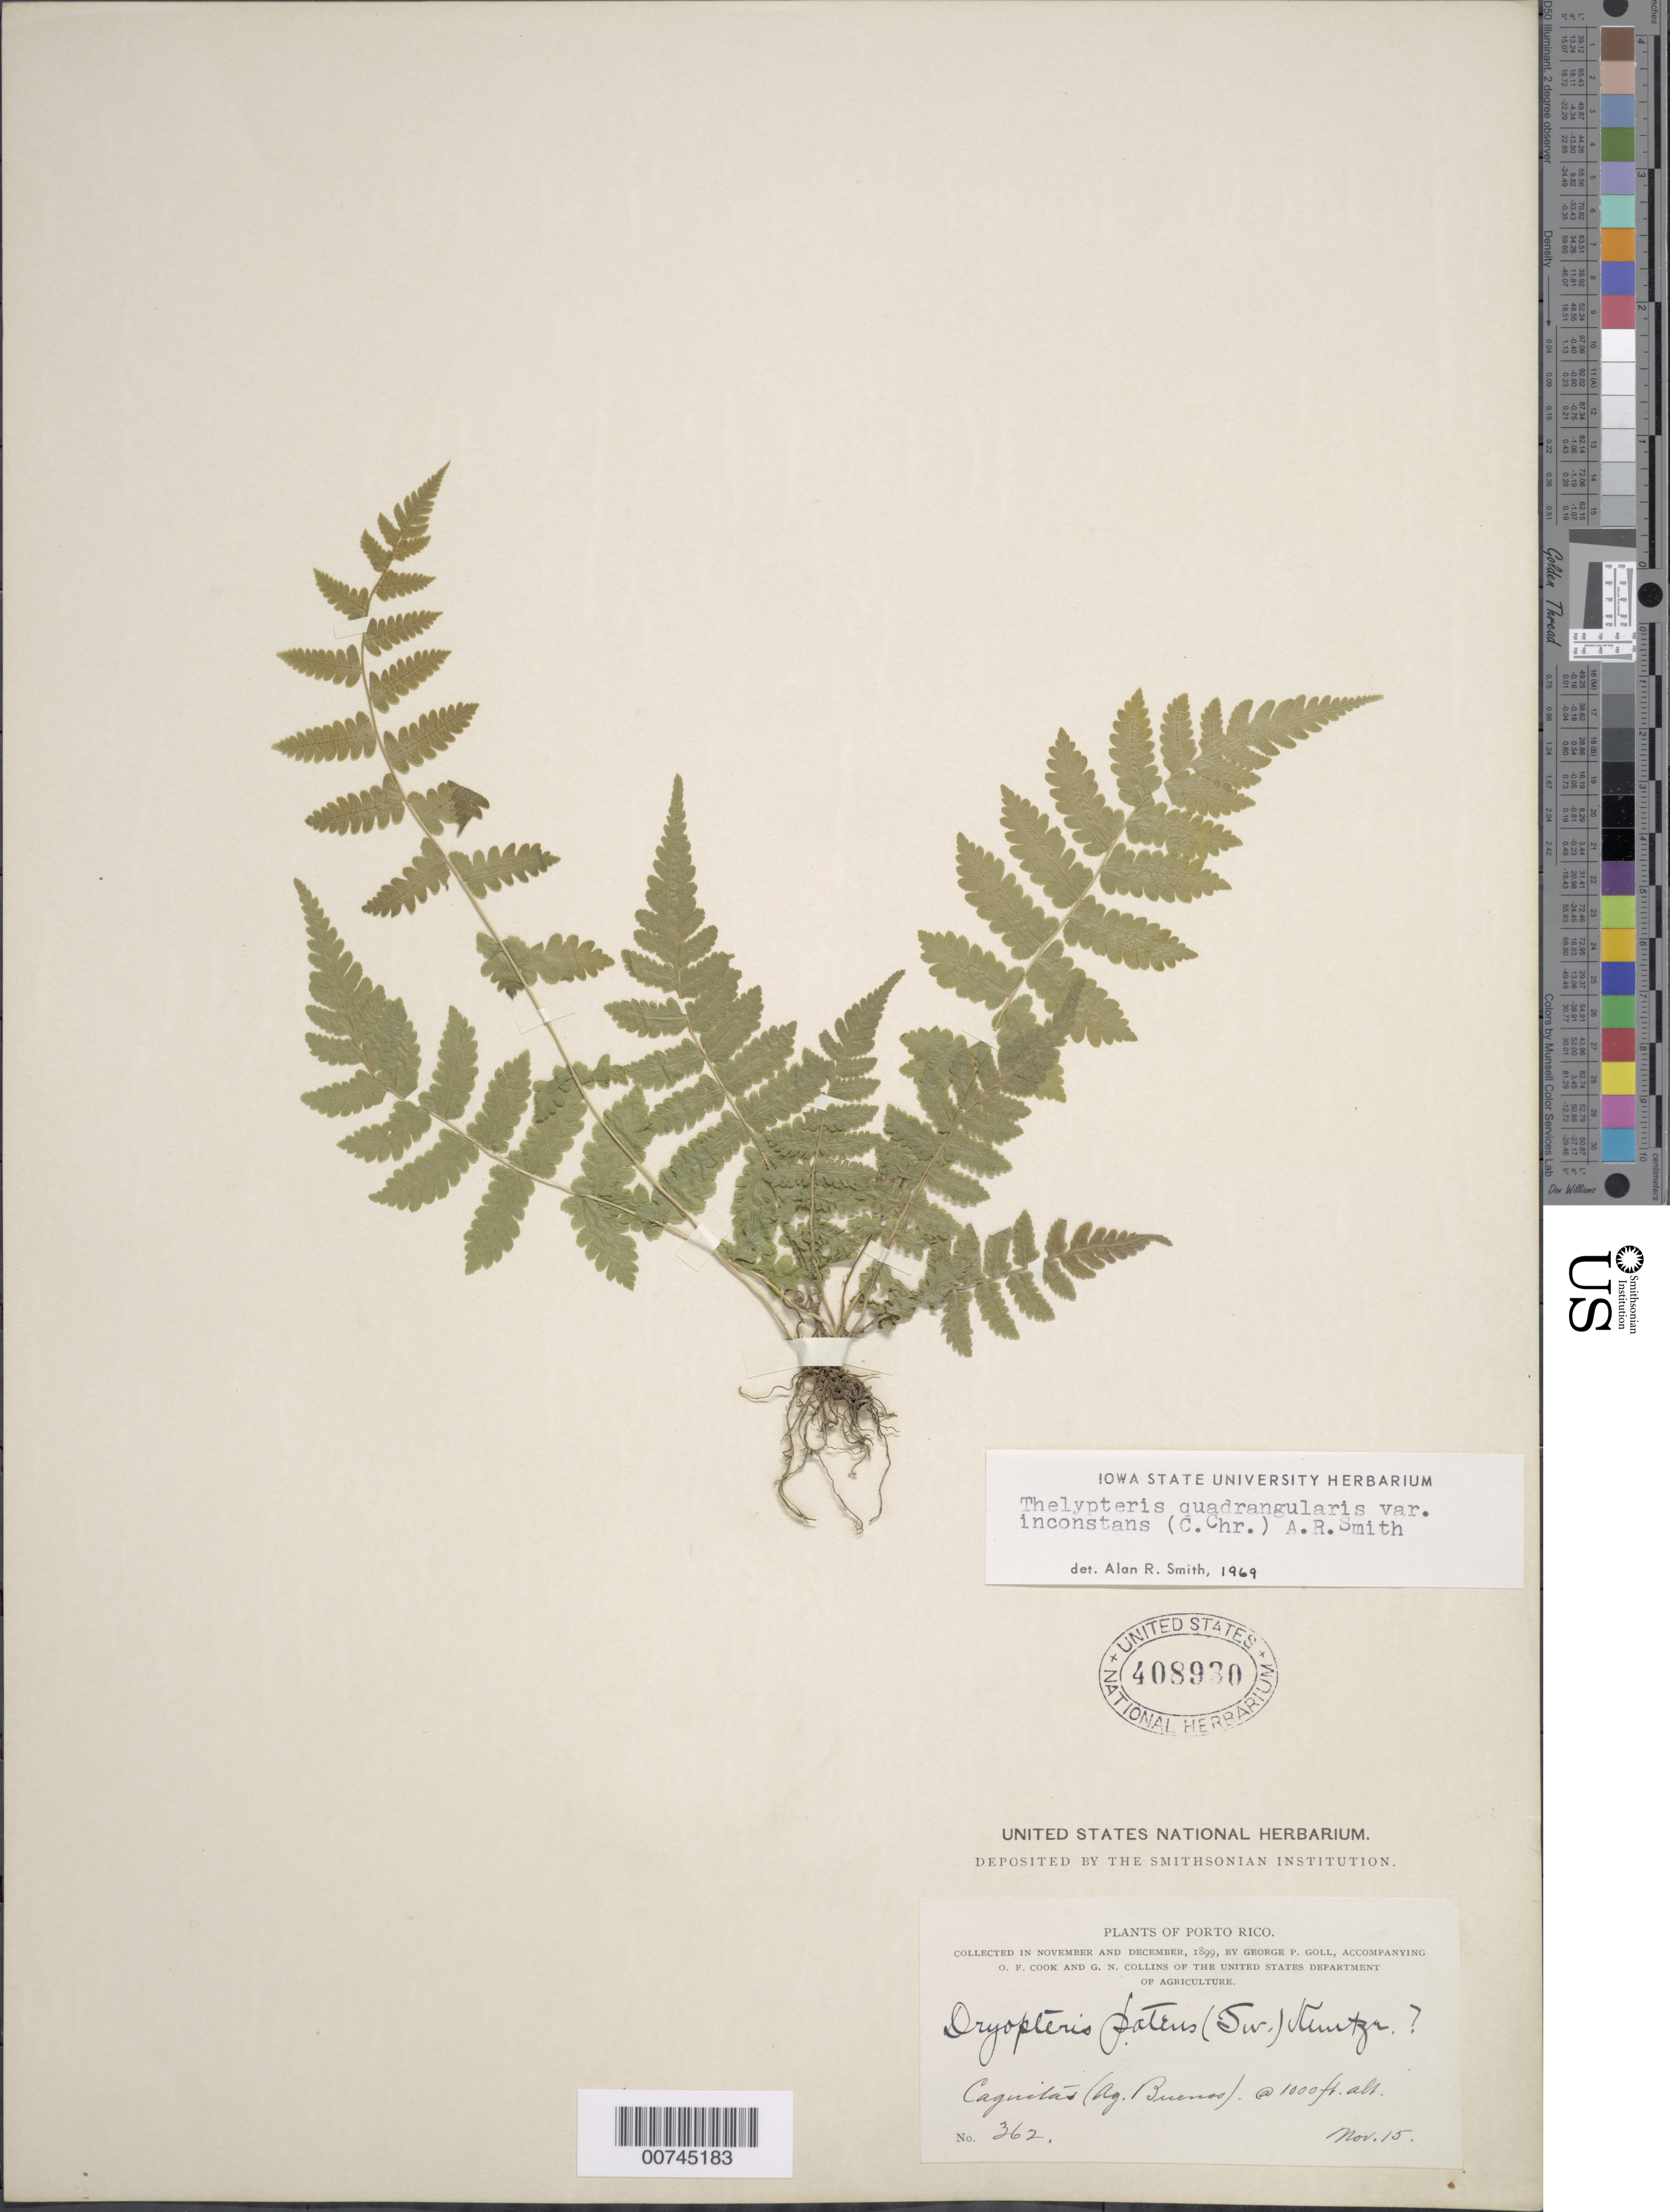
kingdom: Plantae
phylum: Tracheophyta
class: Polypodiopsida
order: Polypodiales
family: Thelypteridaceae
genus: Christella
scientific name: Christella hispidula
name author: (Decne.) Holttum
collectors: G. Goll, O. F. Cook & G. N. Collins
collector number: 362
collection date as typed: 15 Nov 1899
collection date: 1899-11-15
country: Puerto Rico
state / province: Caguas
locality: Caguitas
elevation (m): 305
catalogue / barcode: US 408930